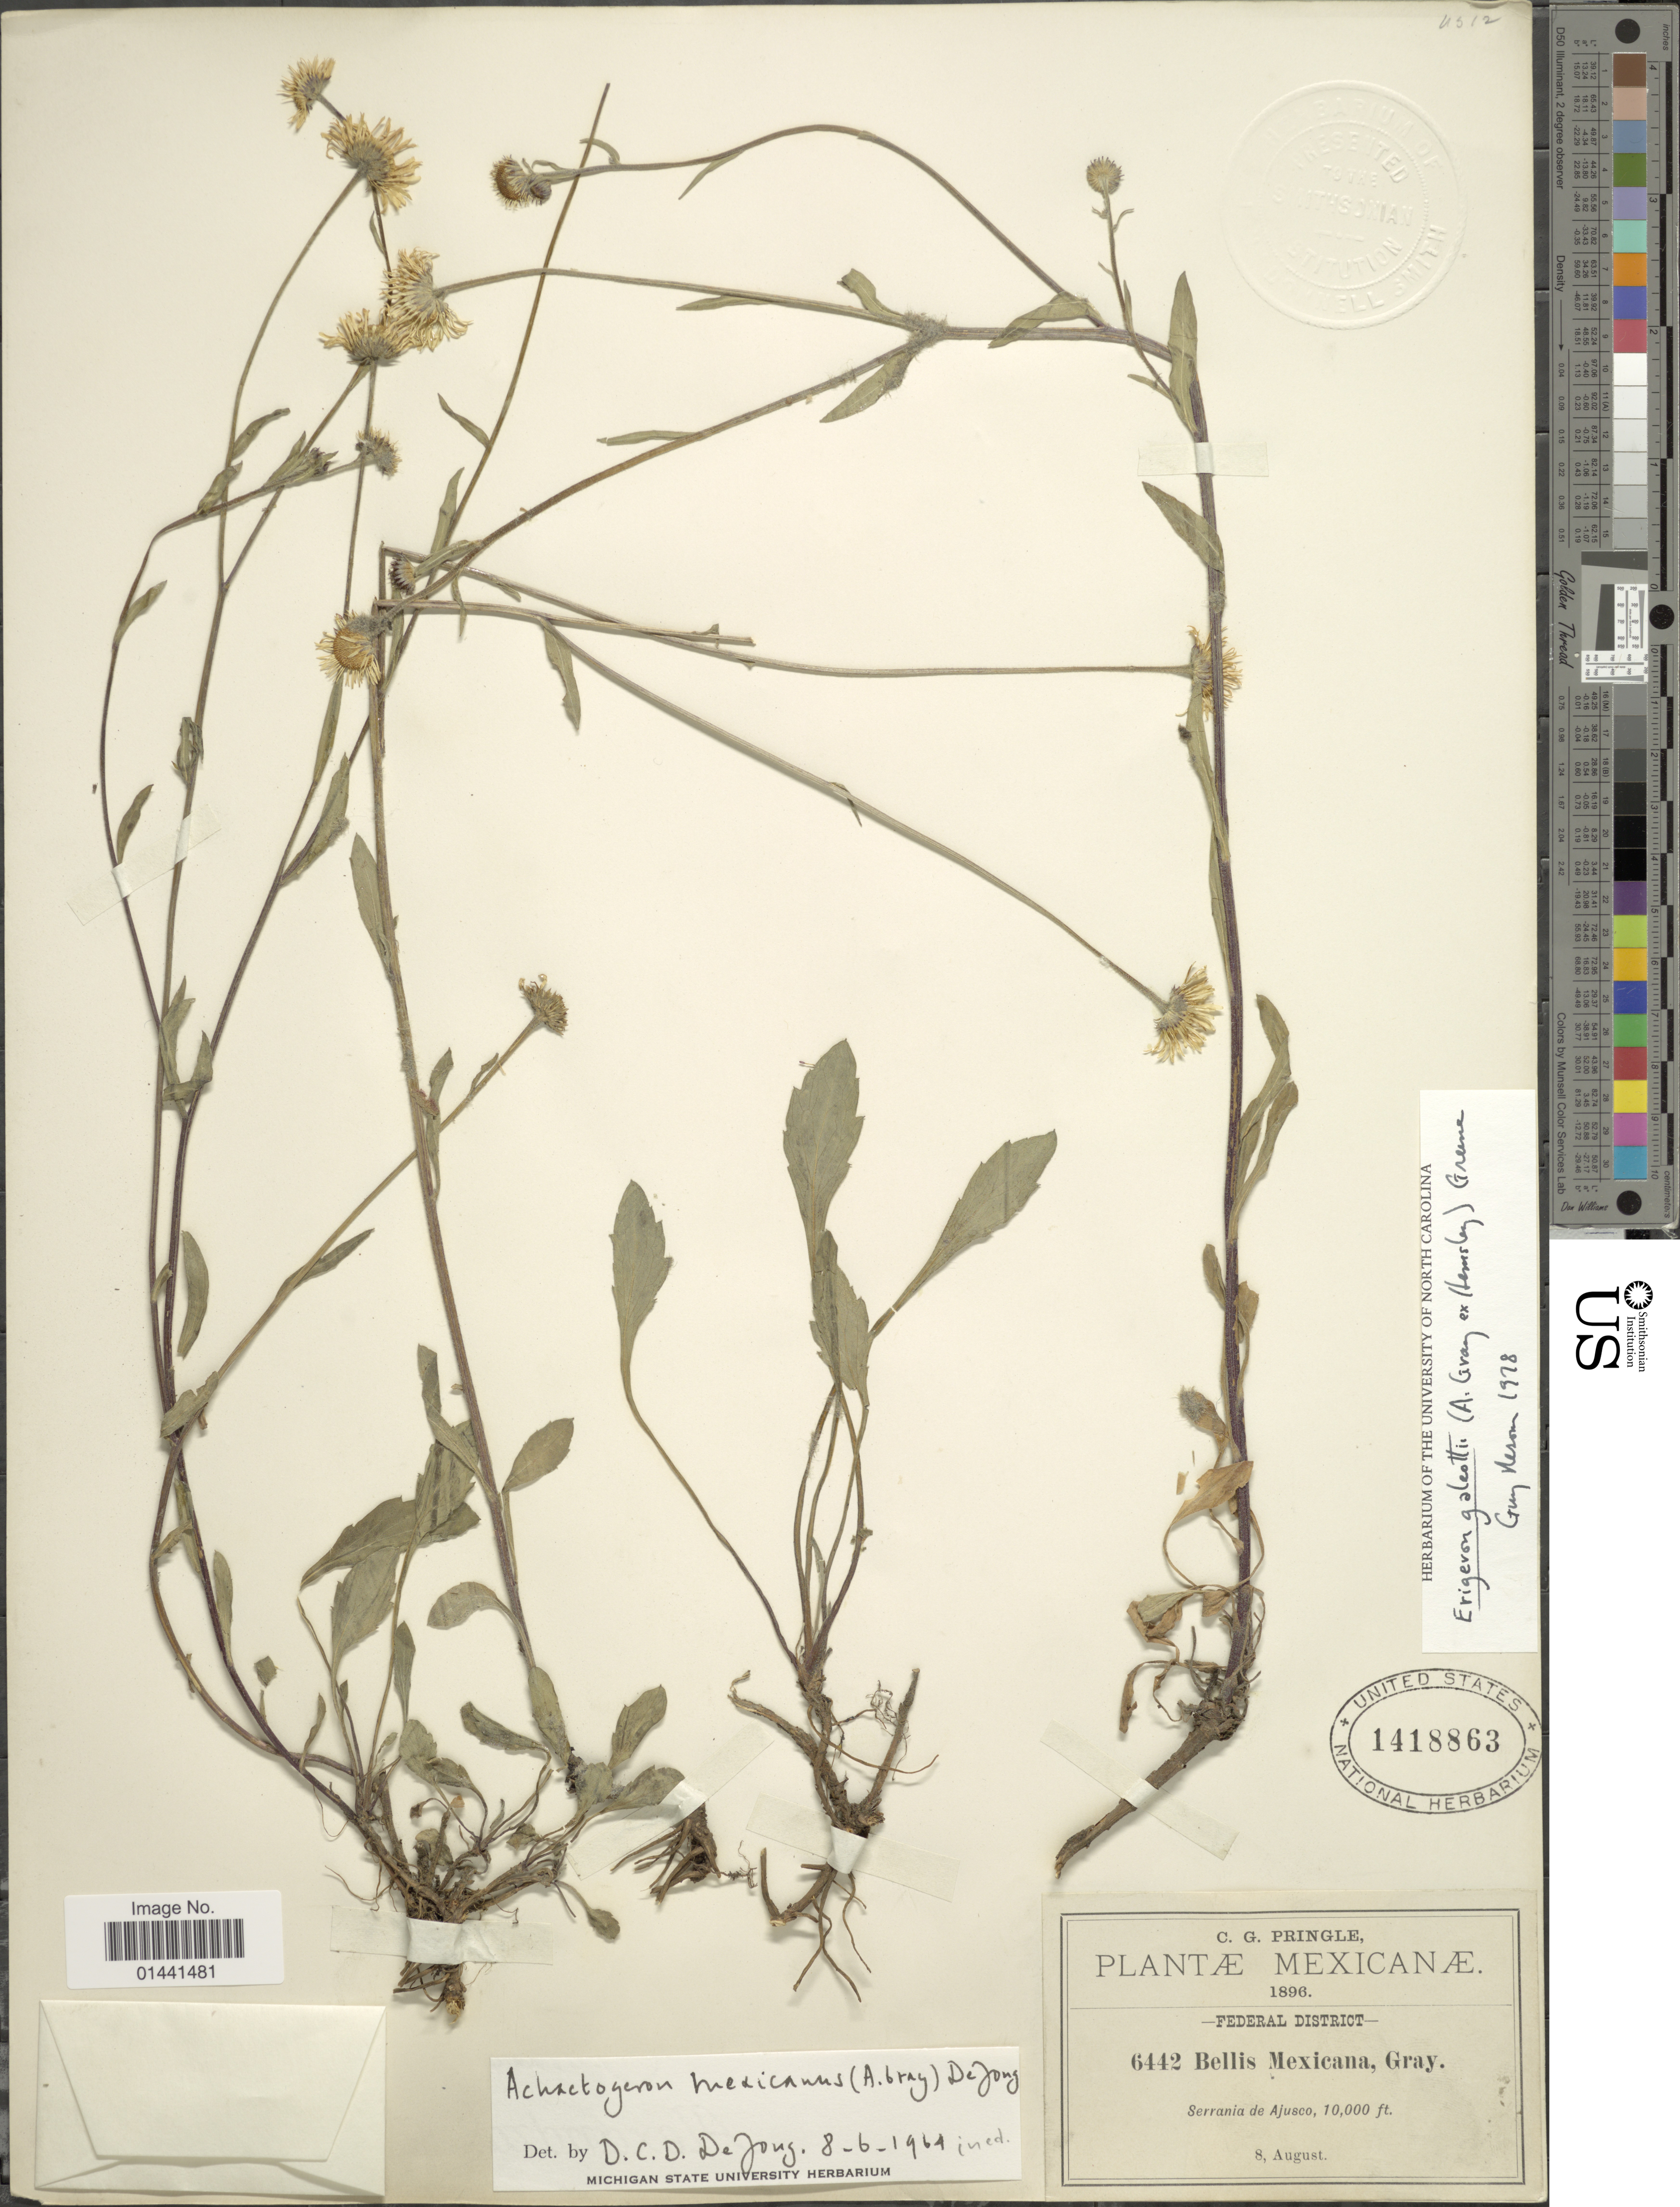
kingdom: Plantae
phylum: Tracheophyta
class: Magnoliopsida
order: Asterales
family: Asteraceae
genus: Erigeron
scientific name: Erigeron galeottii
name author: (A. Gray ex Hemsl.) Greene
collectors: C. G. Pringle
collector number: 6442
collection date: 1896-08-08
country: Mexico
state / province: Distrito Federal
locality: Serrania de Ajusco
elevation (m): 3048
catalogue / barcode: US 1418863